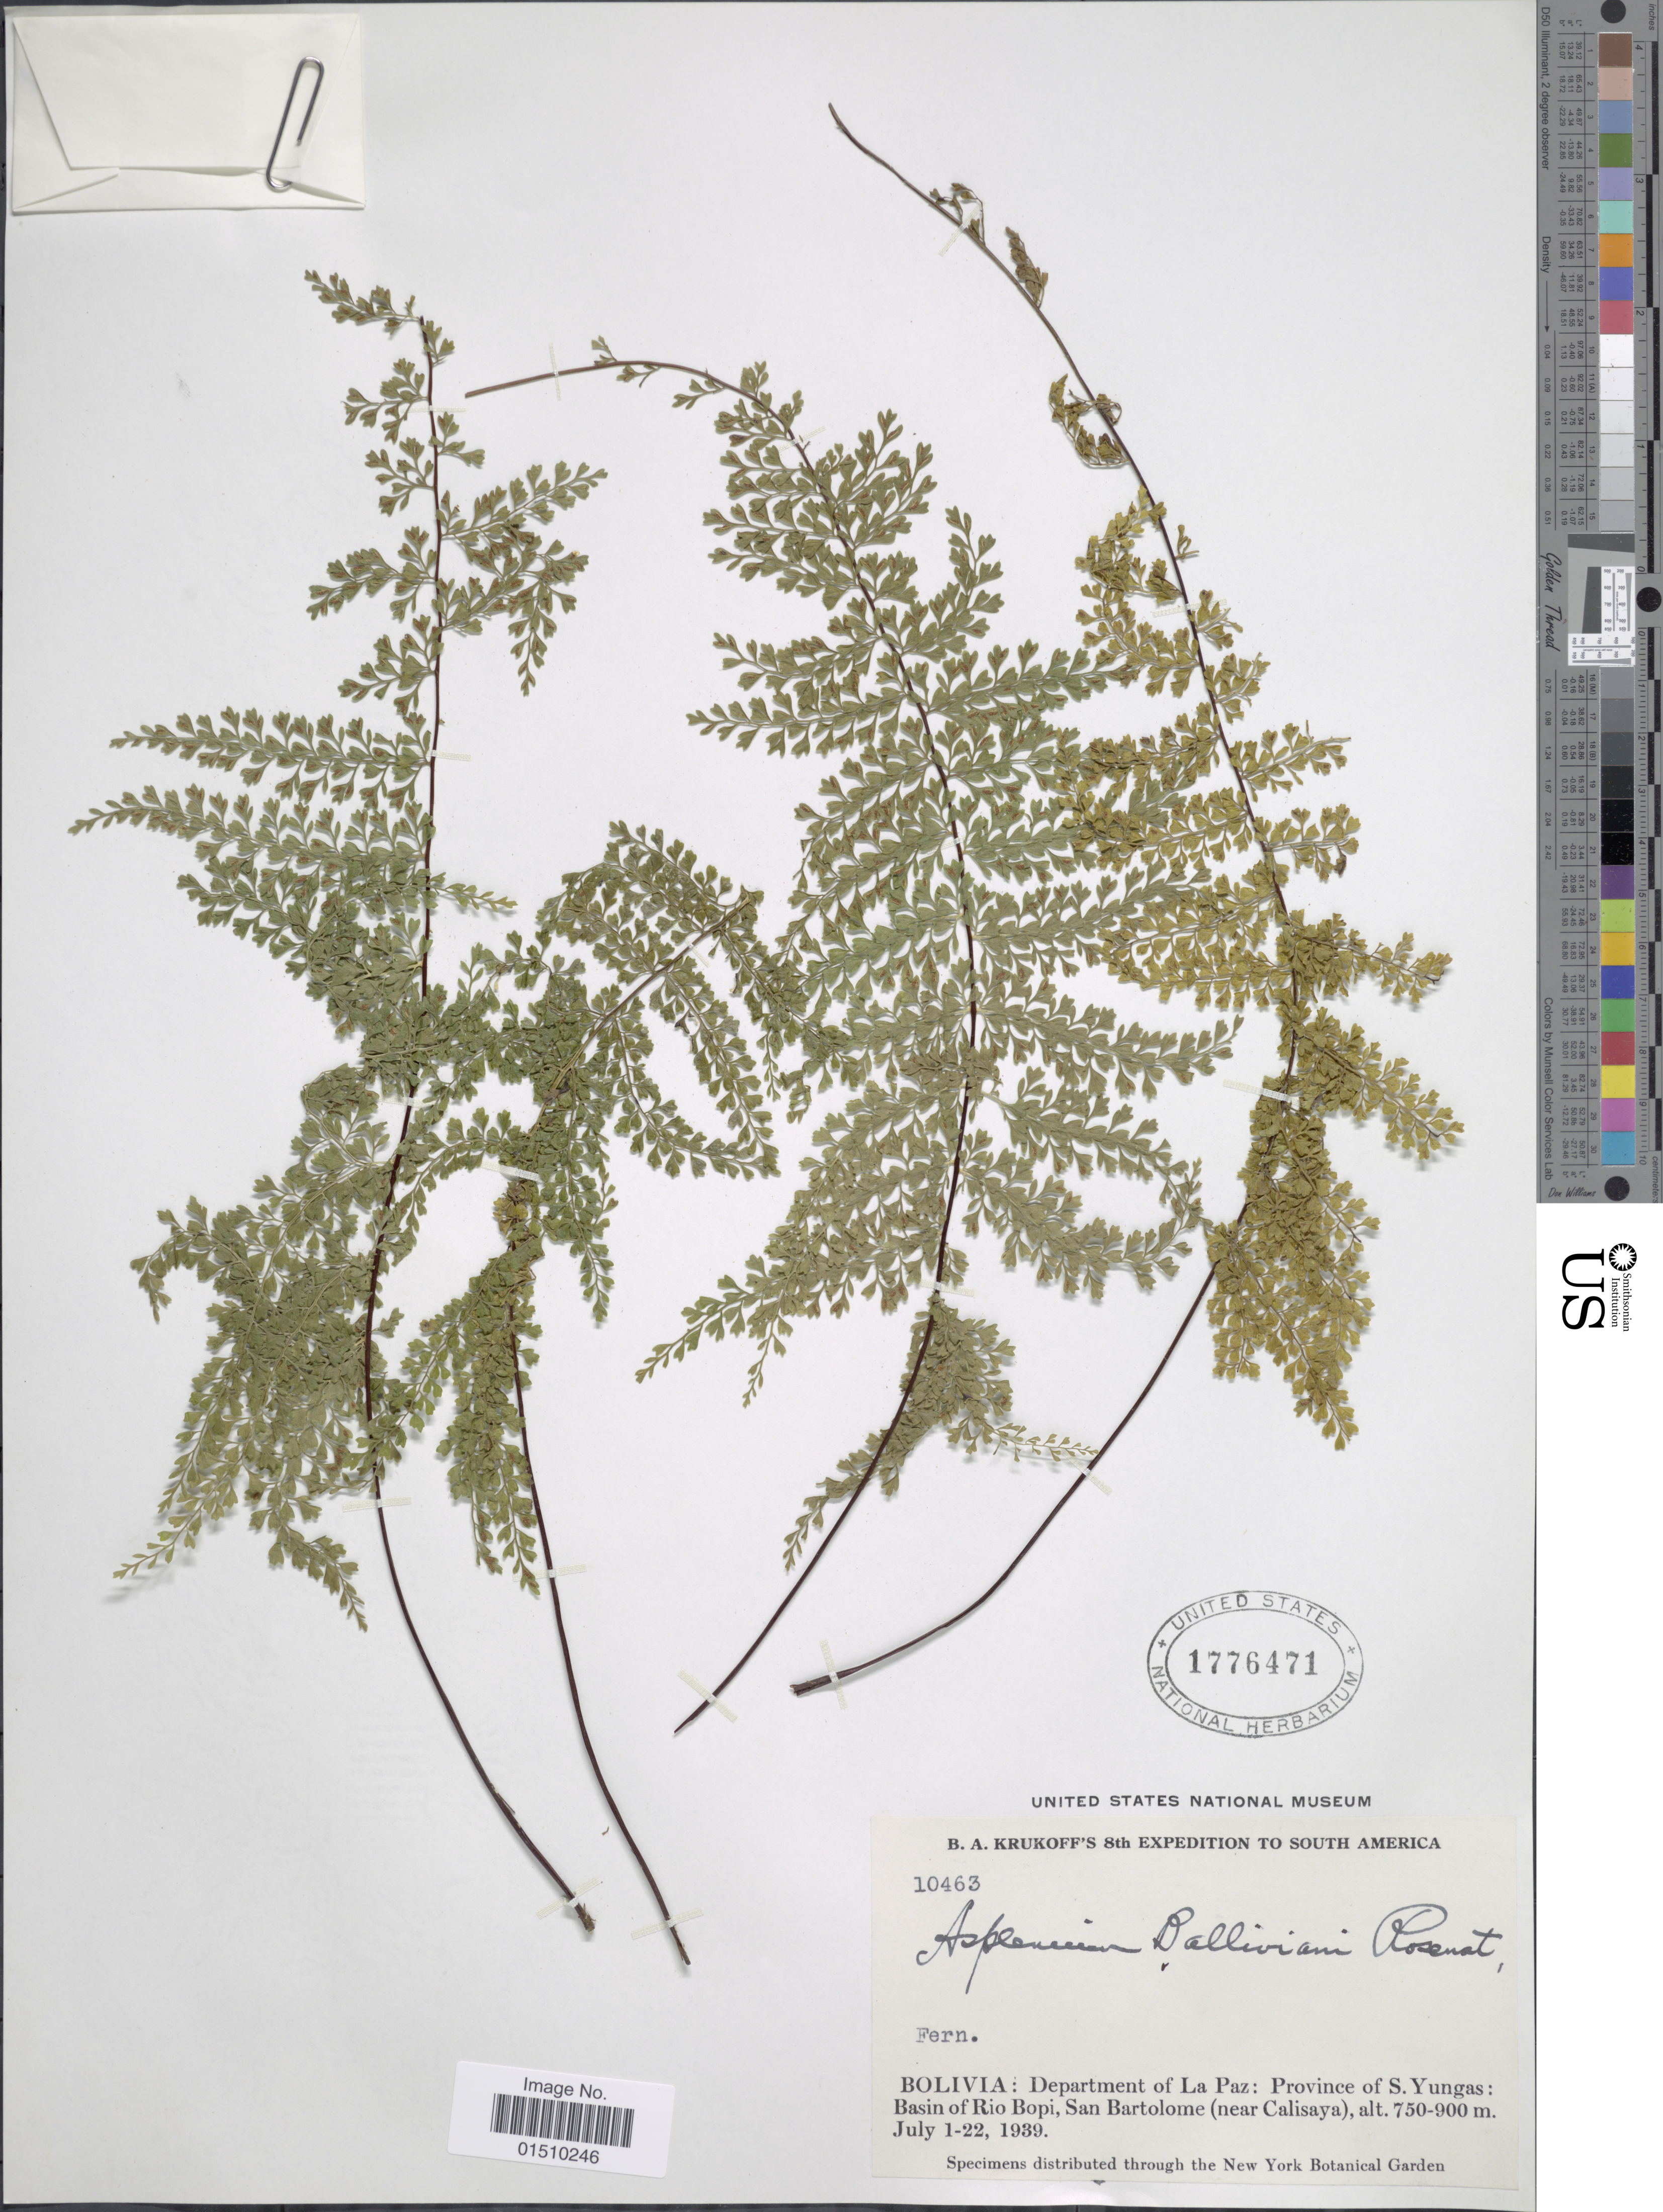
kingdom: Plantae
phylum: Tracheophyta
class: Polypodiopsida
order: Polypodiales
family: Aspleniaceae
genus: Asplenium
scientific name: Asplenium balliviani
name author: Rosenst.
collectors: B. A. Krukoff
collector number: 10463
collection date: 1939-07-01/1939-07-22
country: Bolivia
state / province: La Paz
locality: South America, Bolivia, Department of La Paz, Province of S. Yungas: Basin on Rio Bopi, San Bartolome (near Calisaya).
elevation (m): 750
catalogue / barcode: US 1776471